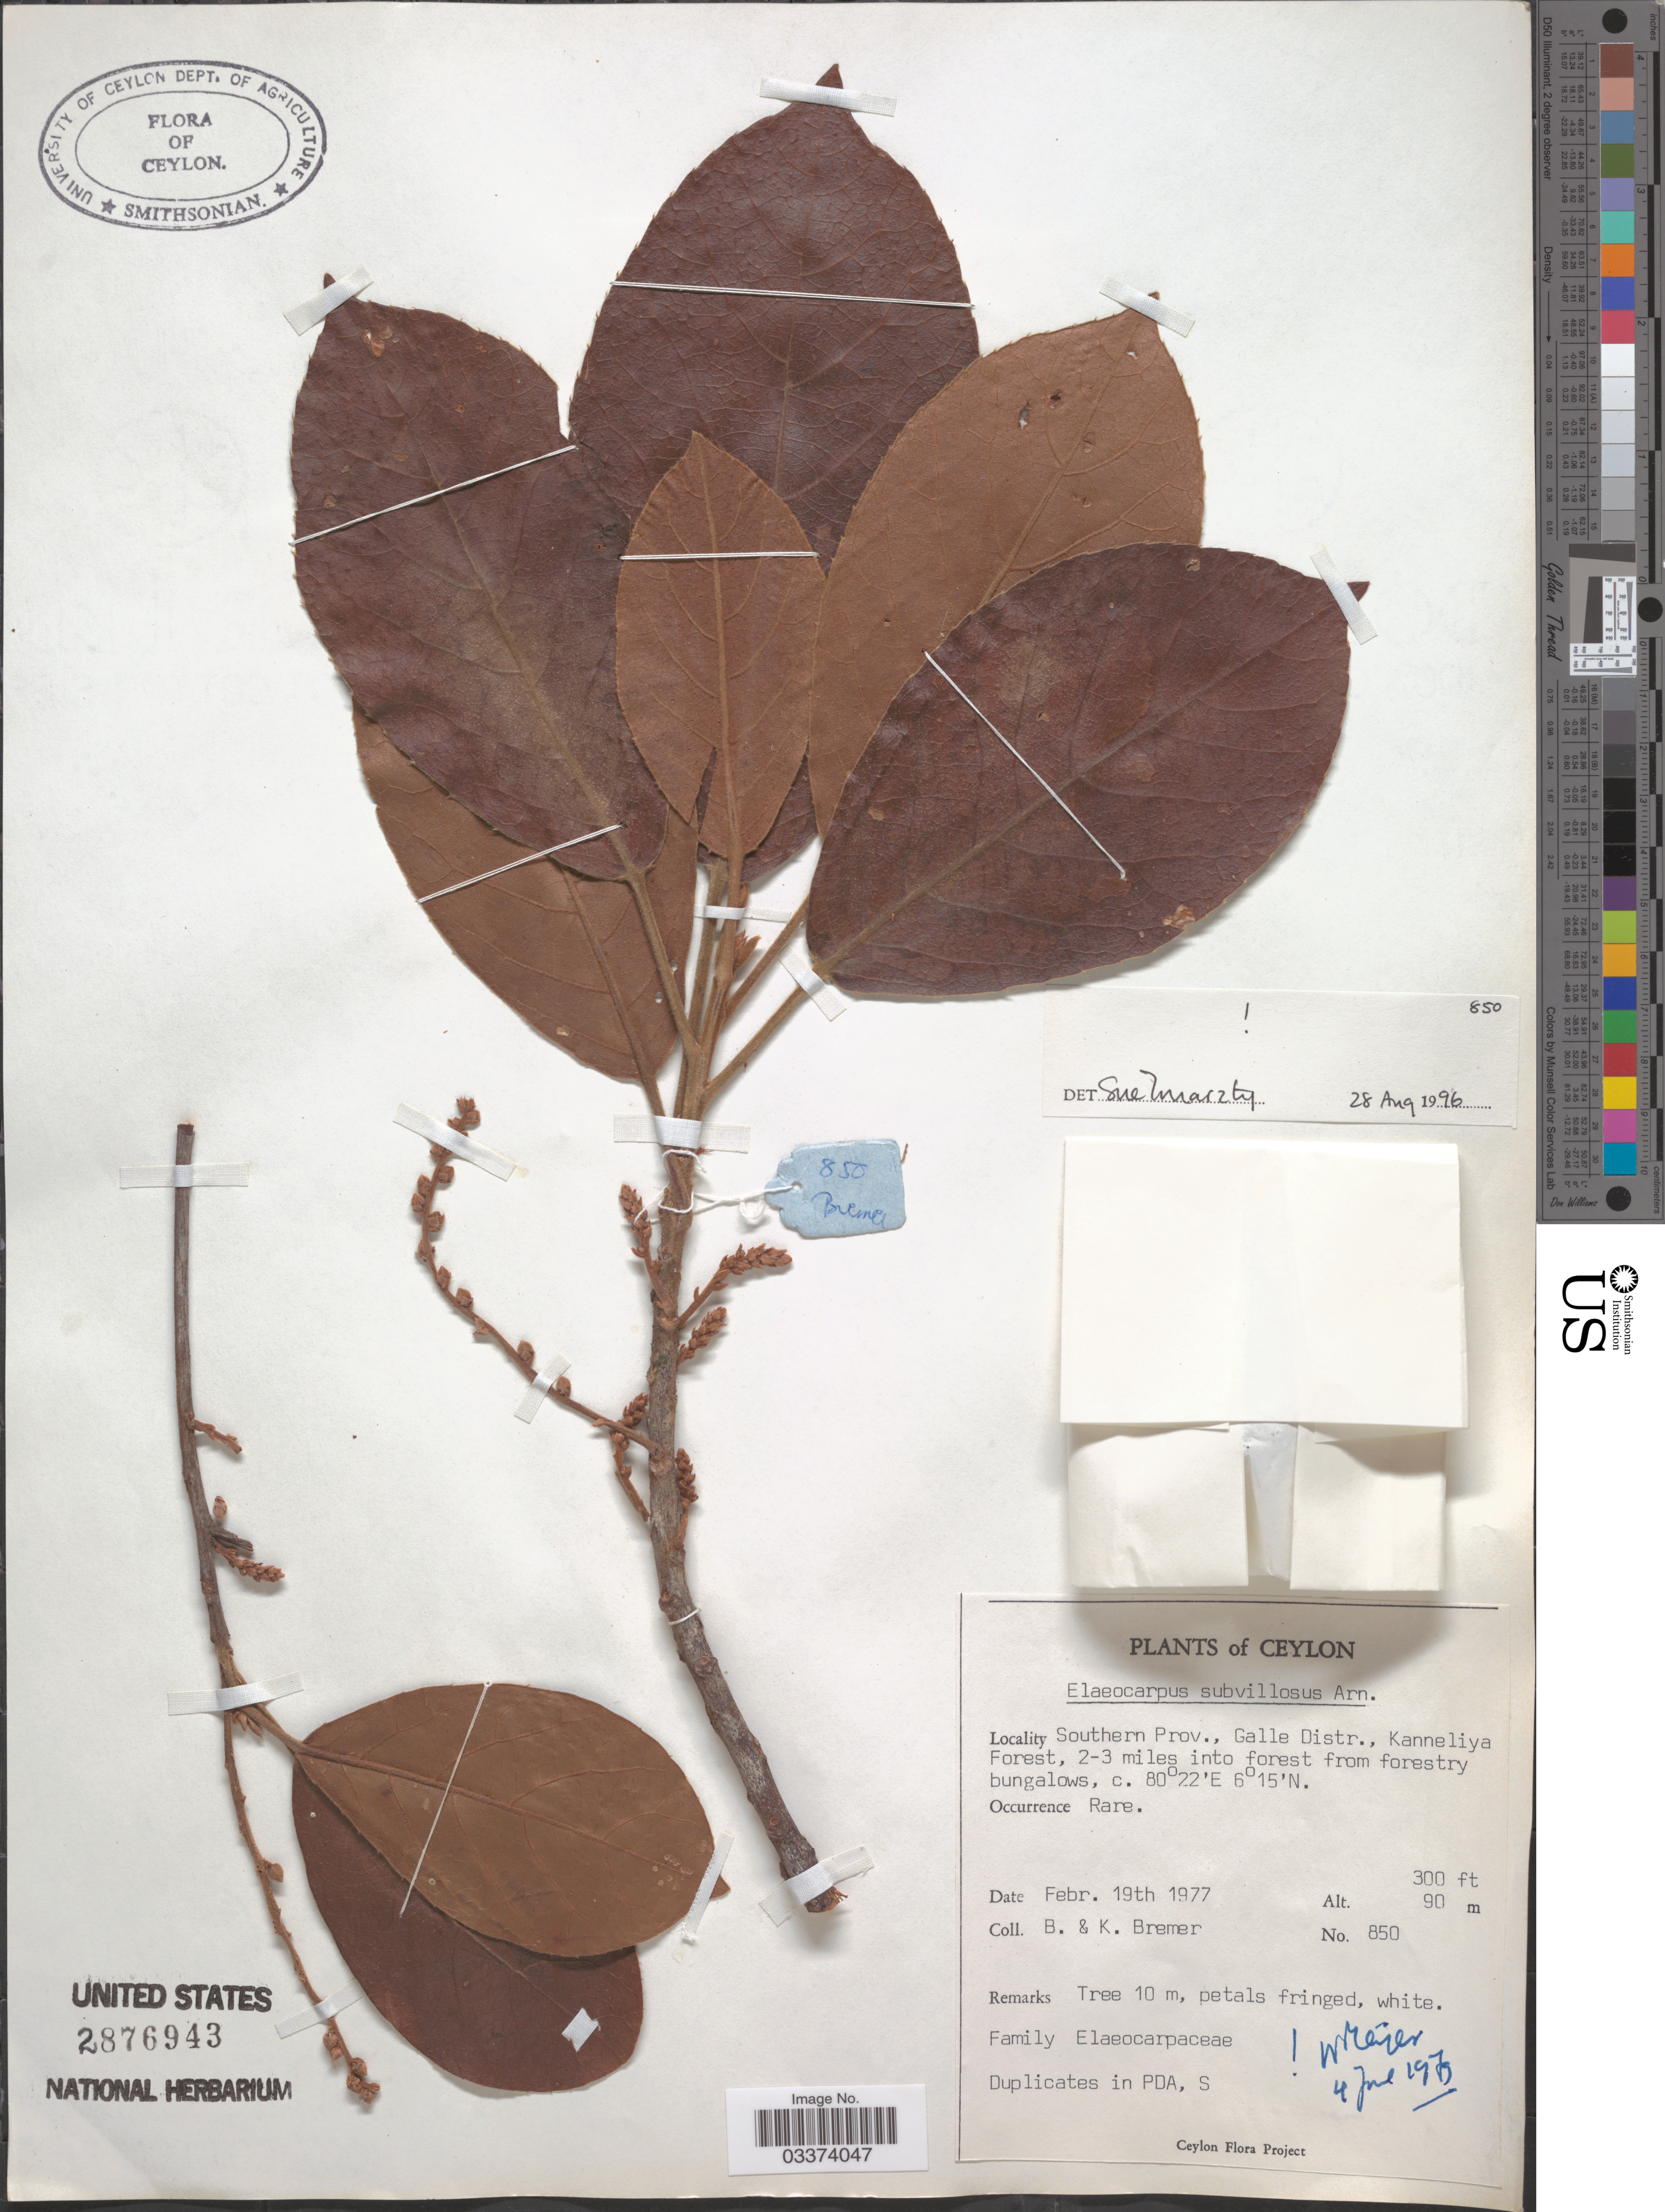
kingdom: Plantae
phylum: Tracheophyta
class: Magnoliopsida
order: Oxalidales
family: Elaeocarpaceae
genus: Elaeocarpus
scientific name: Elaeocarpus subvillosus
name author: Arn.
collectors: B. Bremer & K. Bremer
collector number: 850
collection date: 1977-02-19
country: Sri Lanka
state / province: Southern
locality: Ceylon. Galle Distr., Kanneliya Forest, 2-3 miles into forest from forestry bungalows.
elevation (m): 90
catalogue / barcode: US 2876943